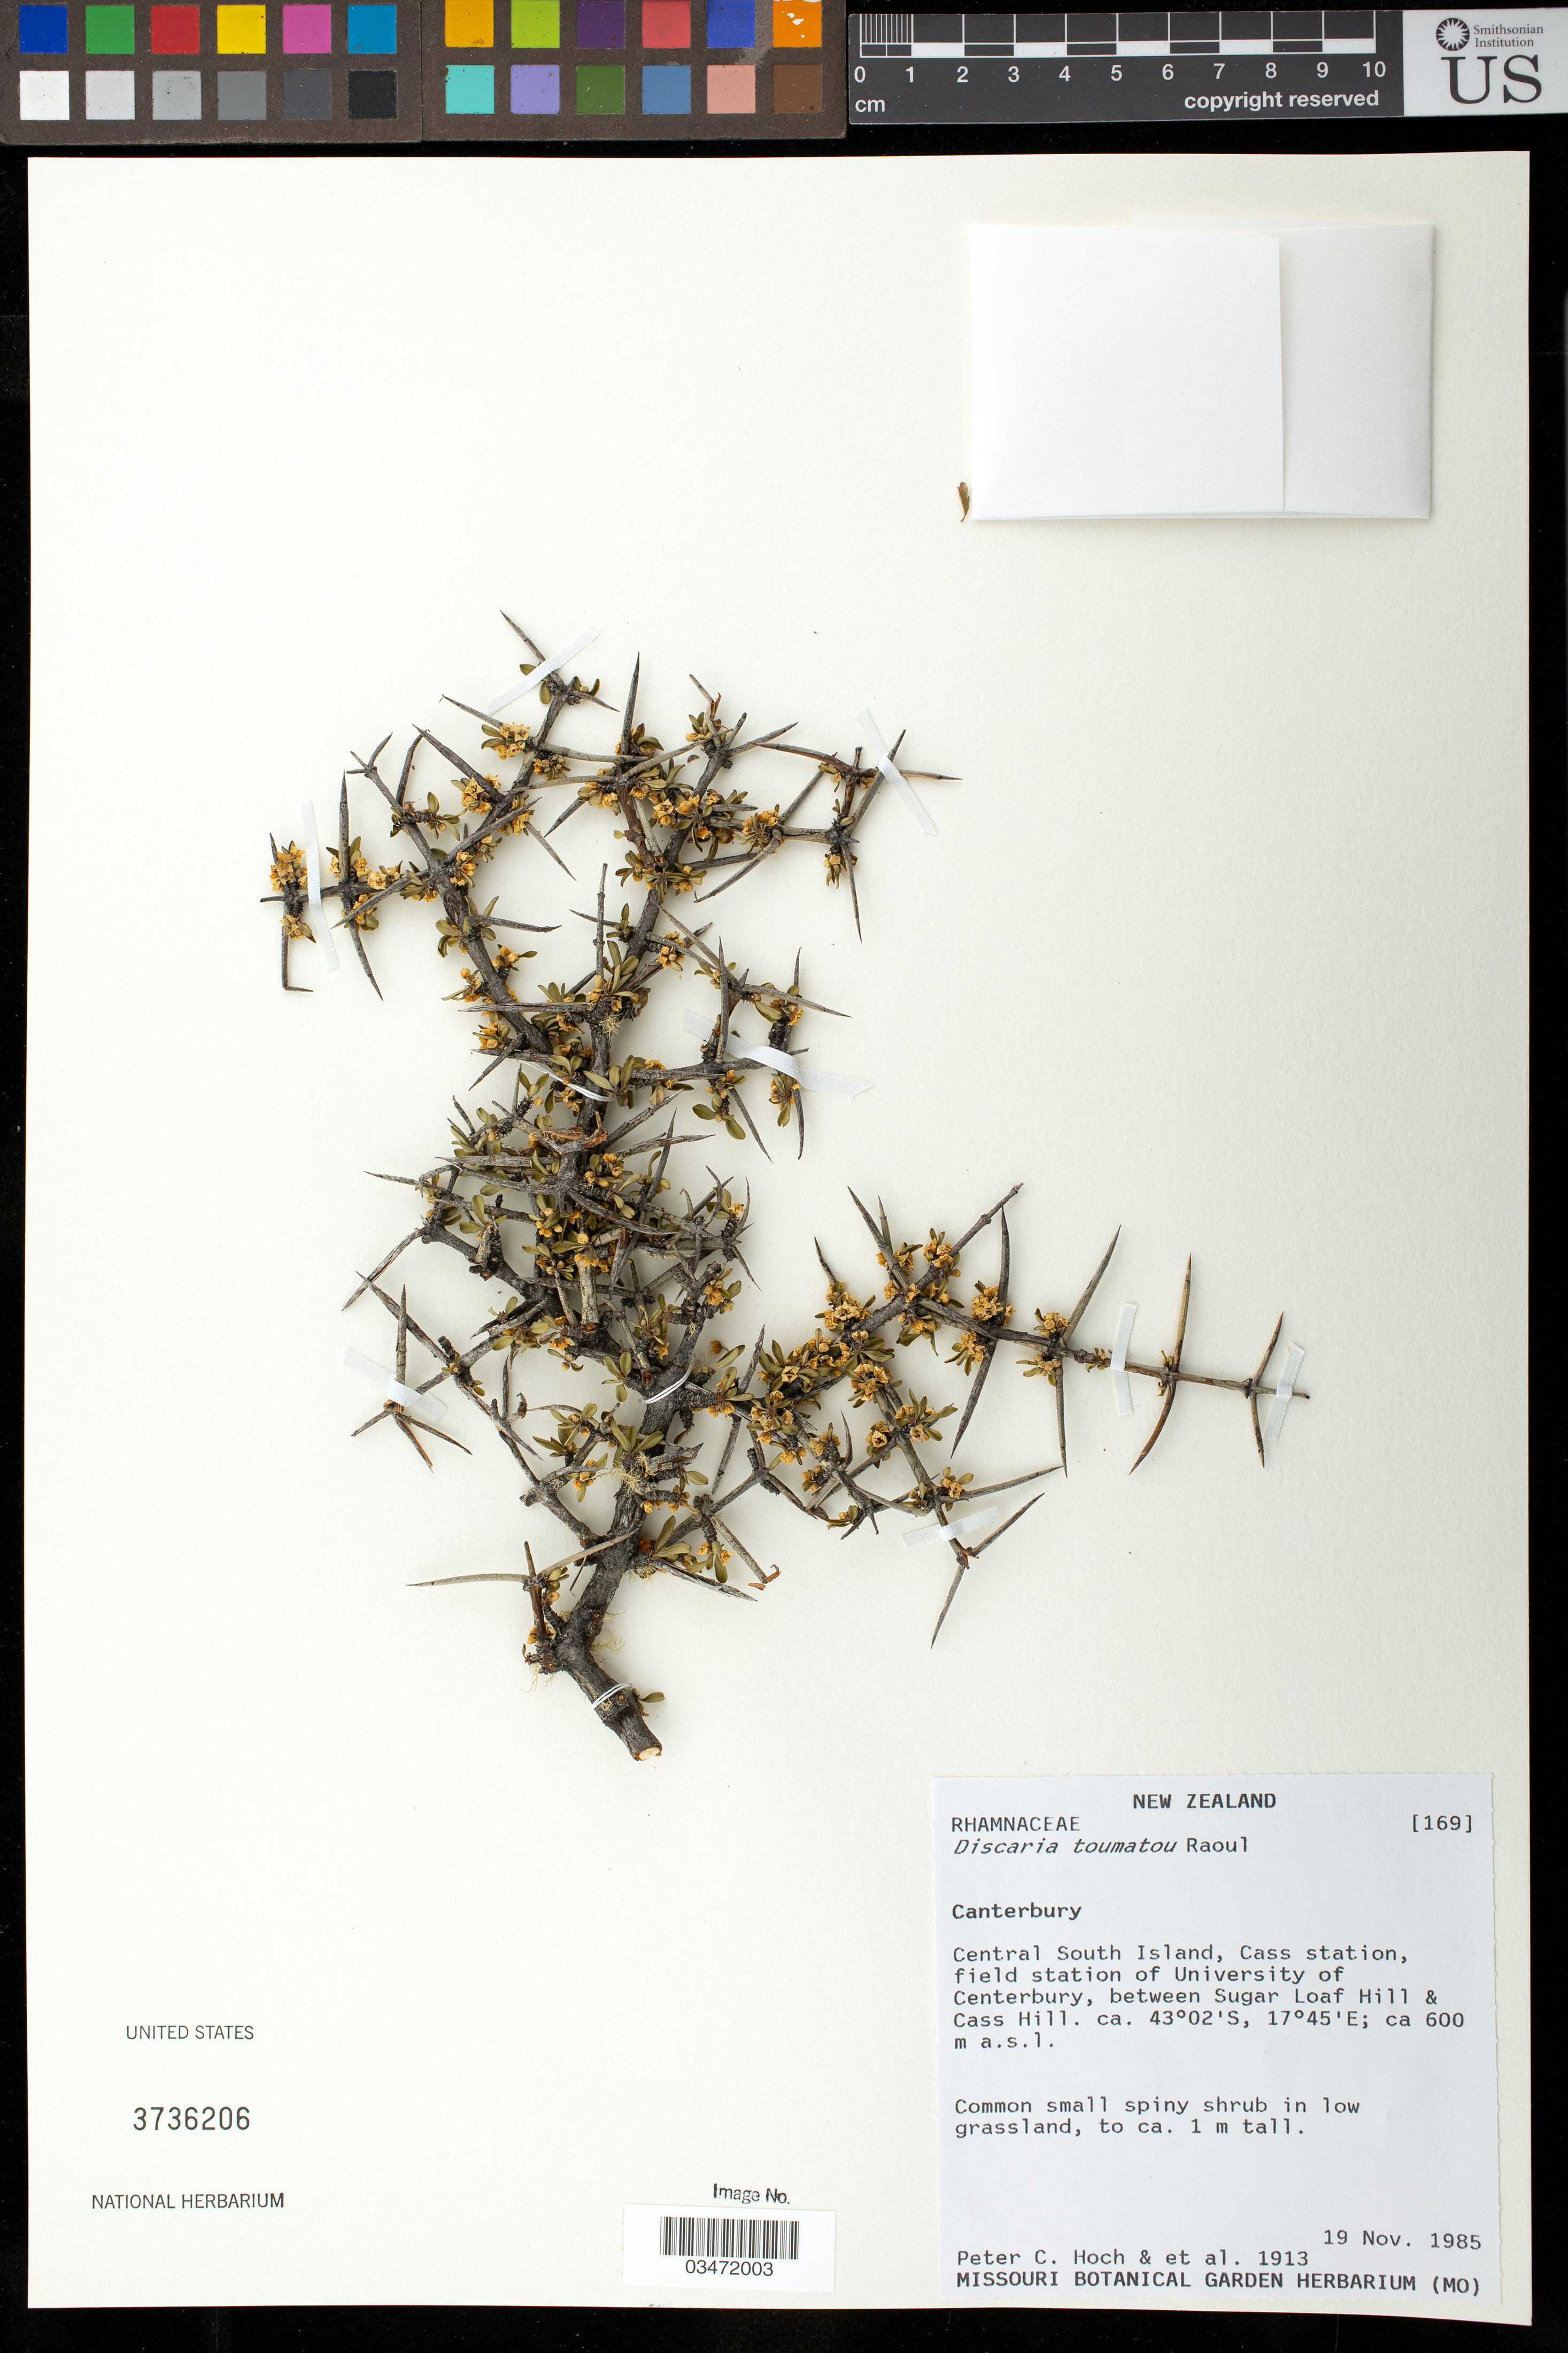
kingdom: Plantae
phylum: Tracheophyta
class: Magnoliopsida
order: Rosales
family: Rhamnaceae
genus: Discaria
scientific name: Discaria toumatou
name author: Raoul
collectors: P. C. Hoch et al.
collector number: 1913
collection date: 1985-11-19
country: New Zealand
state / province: Canterbury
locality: Central South Island, Cass Station, field station of University of Canterbury, between Sugar Loaf Hill and Cass Hill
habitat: In low grassland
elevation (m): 600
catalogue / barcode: US 3736206